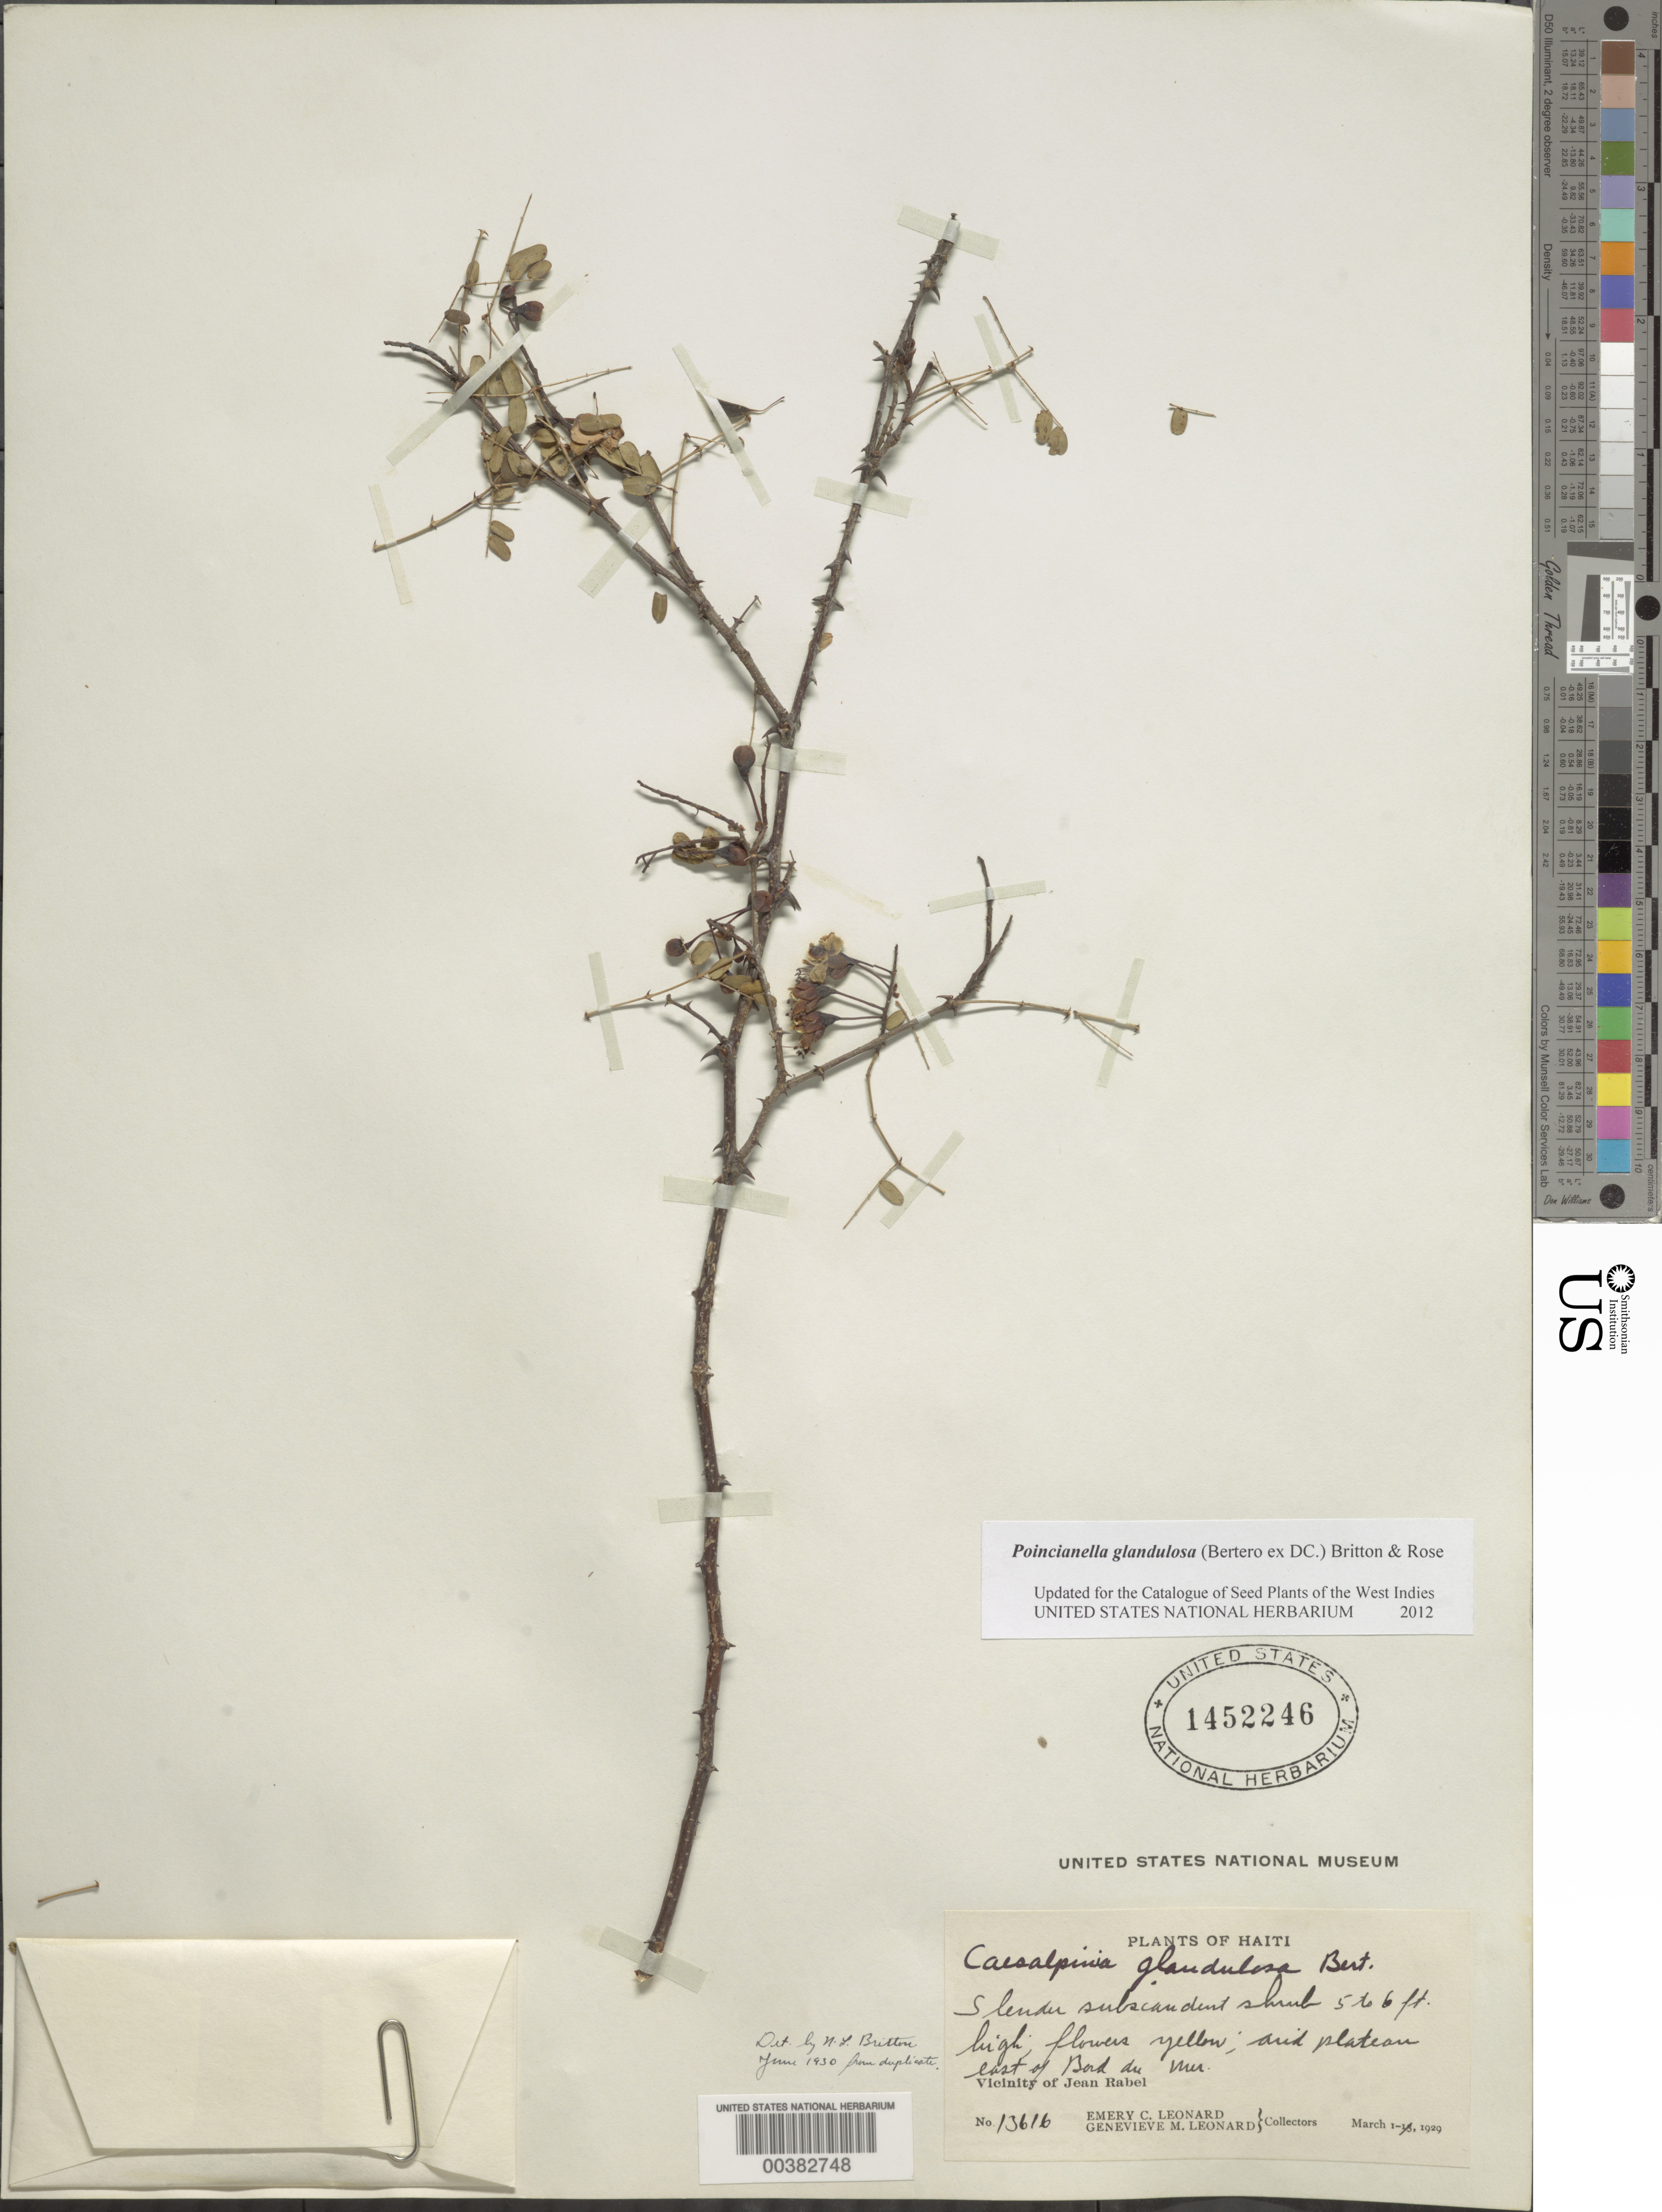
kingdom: Plantae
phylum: Tracheophyta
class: Magnoliopsida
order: Fabales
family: Fabaceae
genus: Erythrostemon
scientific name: Erythrostemon glandulosus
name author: (Bertero ex DC.) Gagnon & G.P. Lewis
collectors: E. C. Leonard & G. M. Leonard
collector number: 13616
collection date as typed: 01 Mar 1929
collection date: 1929-03-01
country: Haiti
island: Hispaniola Island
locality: E of bord du mer; vicinity of jean rabel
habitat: Arid plateau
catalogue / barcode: US 1452246